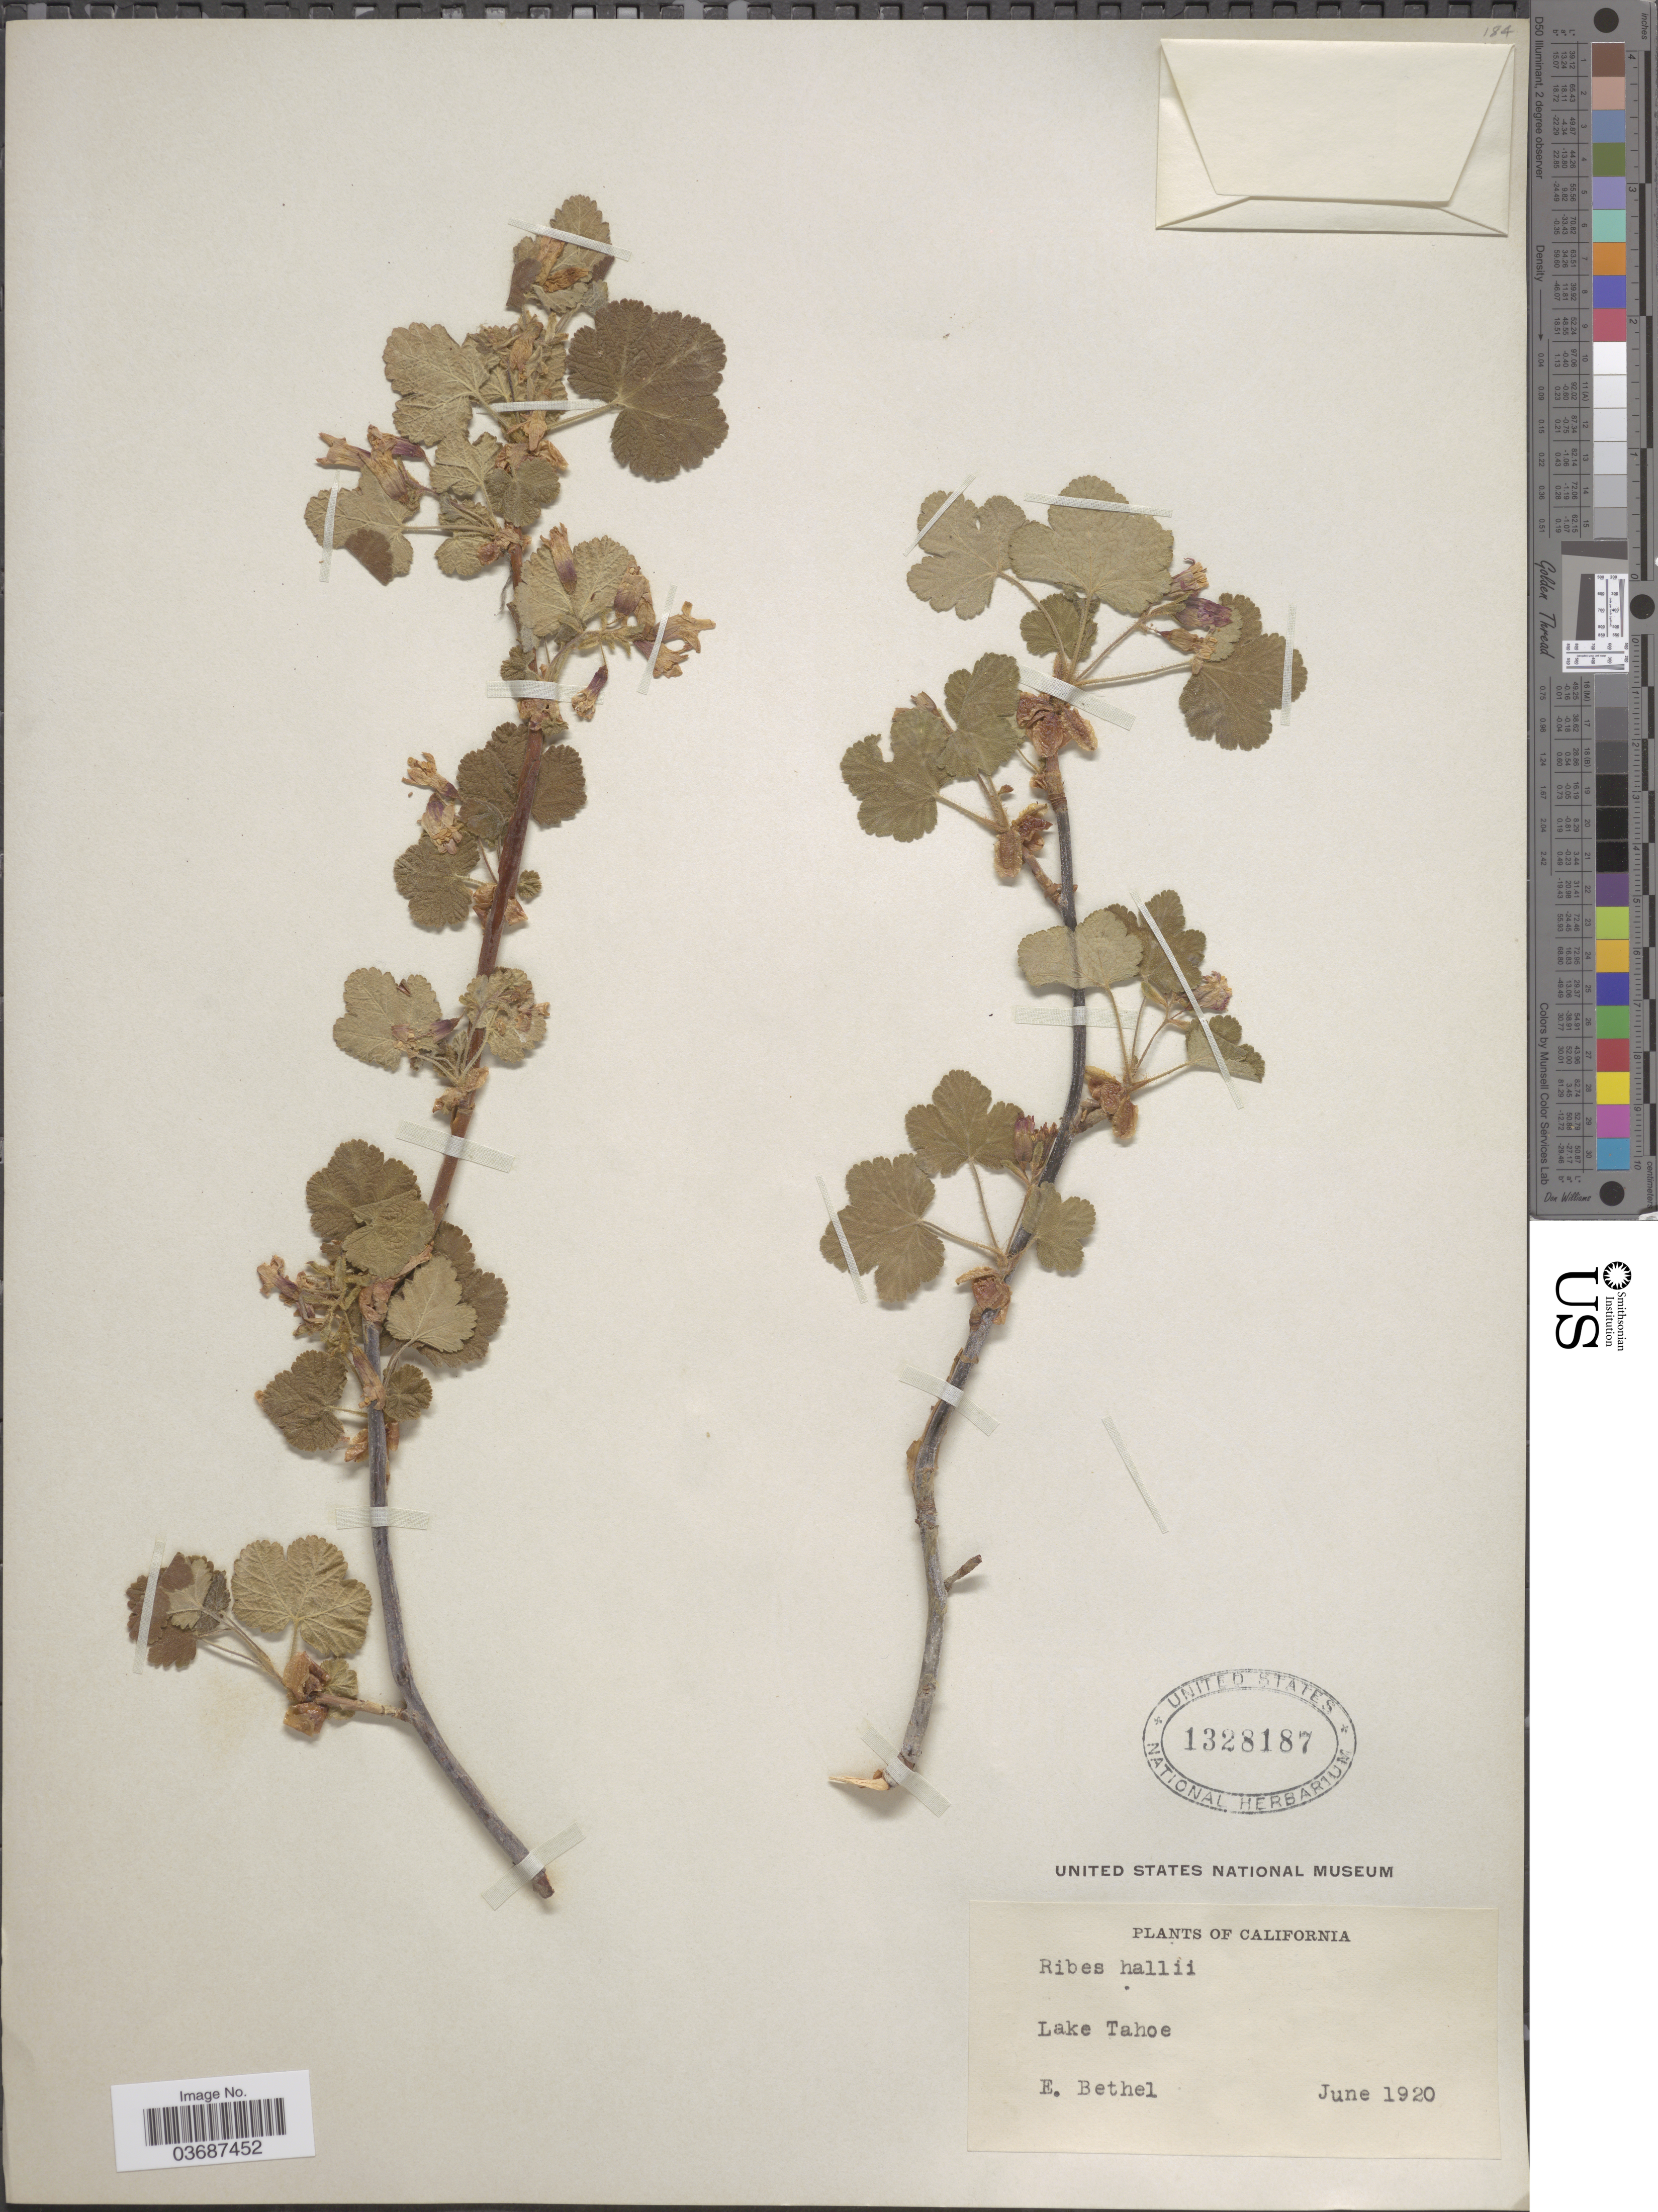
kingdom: Plantae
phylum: Tracheophyta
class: Magnoliopsida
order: Saxifragales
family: Grossulariaceae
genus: Ribes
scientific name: Ribes hallii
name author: Jancz.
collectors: E. Bethel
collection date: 1920-06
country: United States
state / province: California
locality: Lake Tahoe.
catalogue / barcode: US 1328187